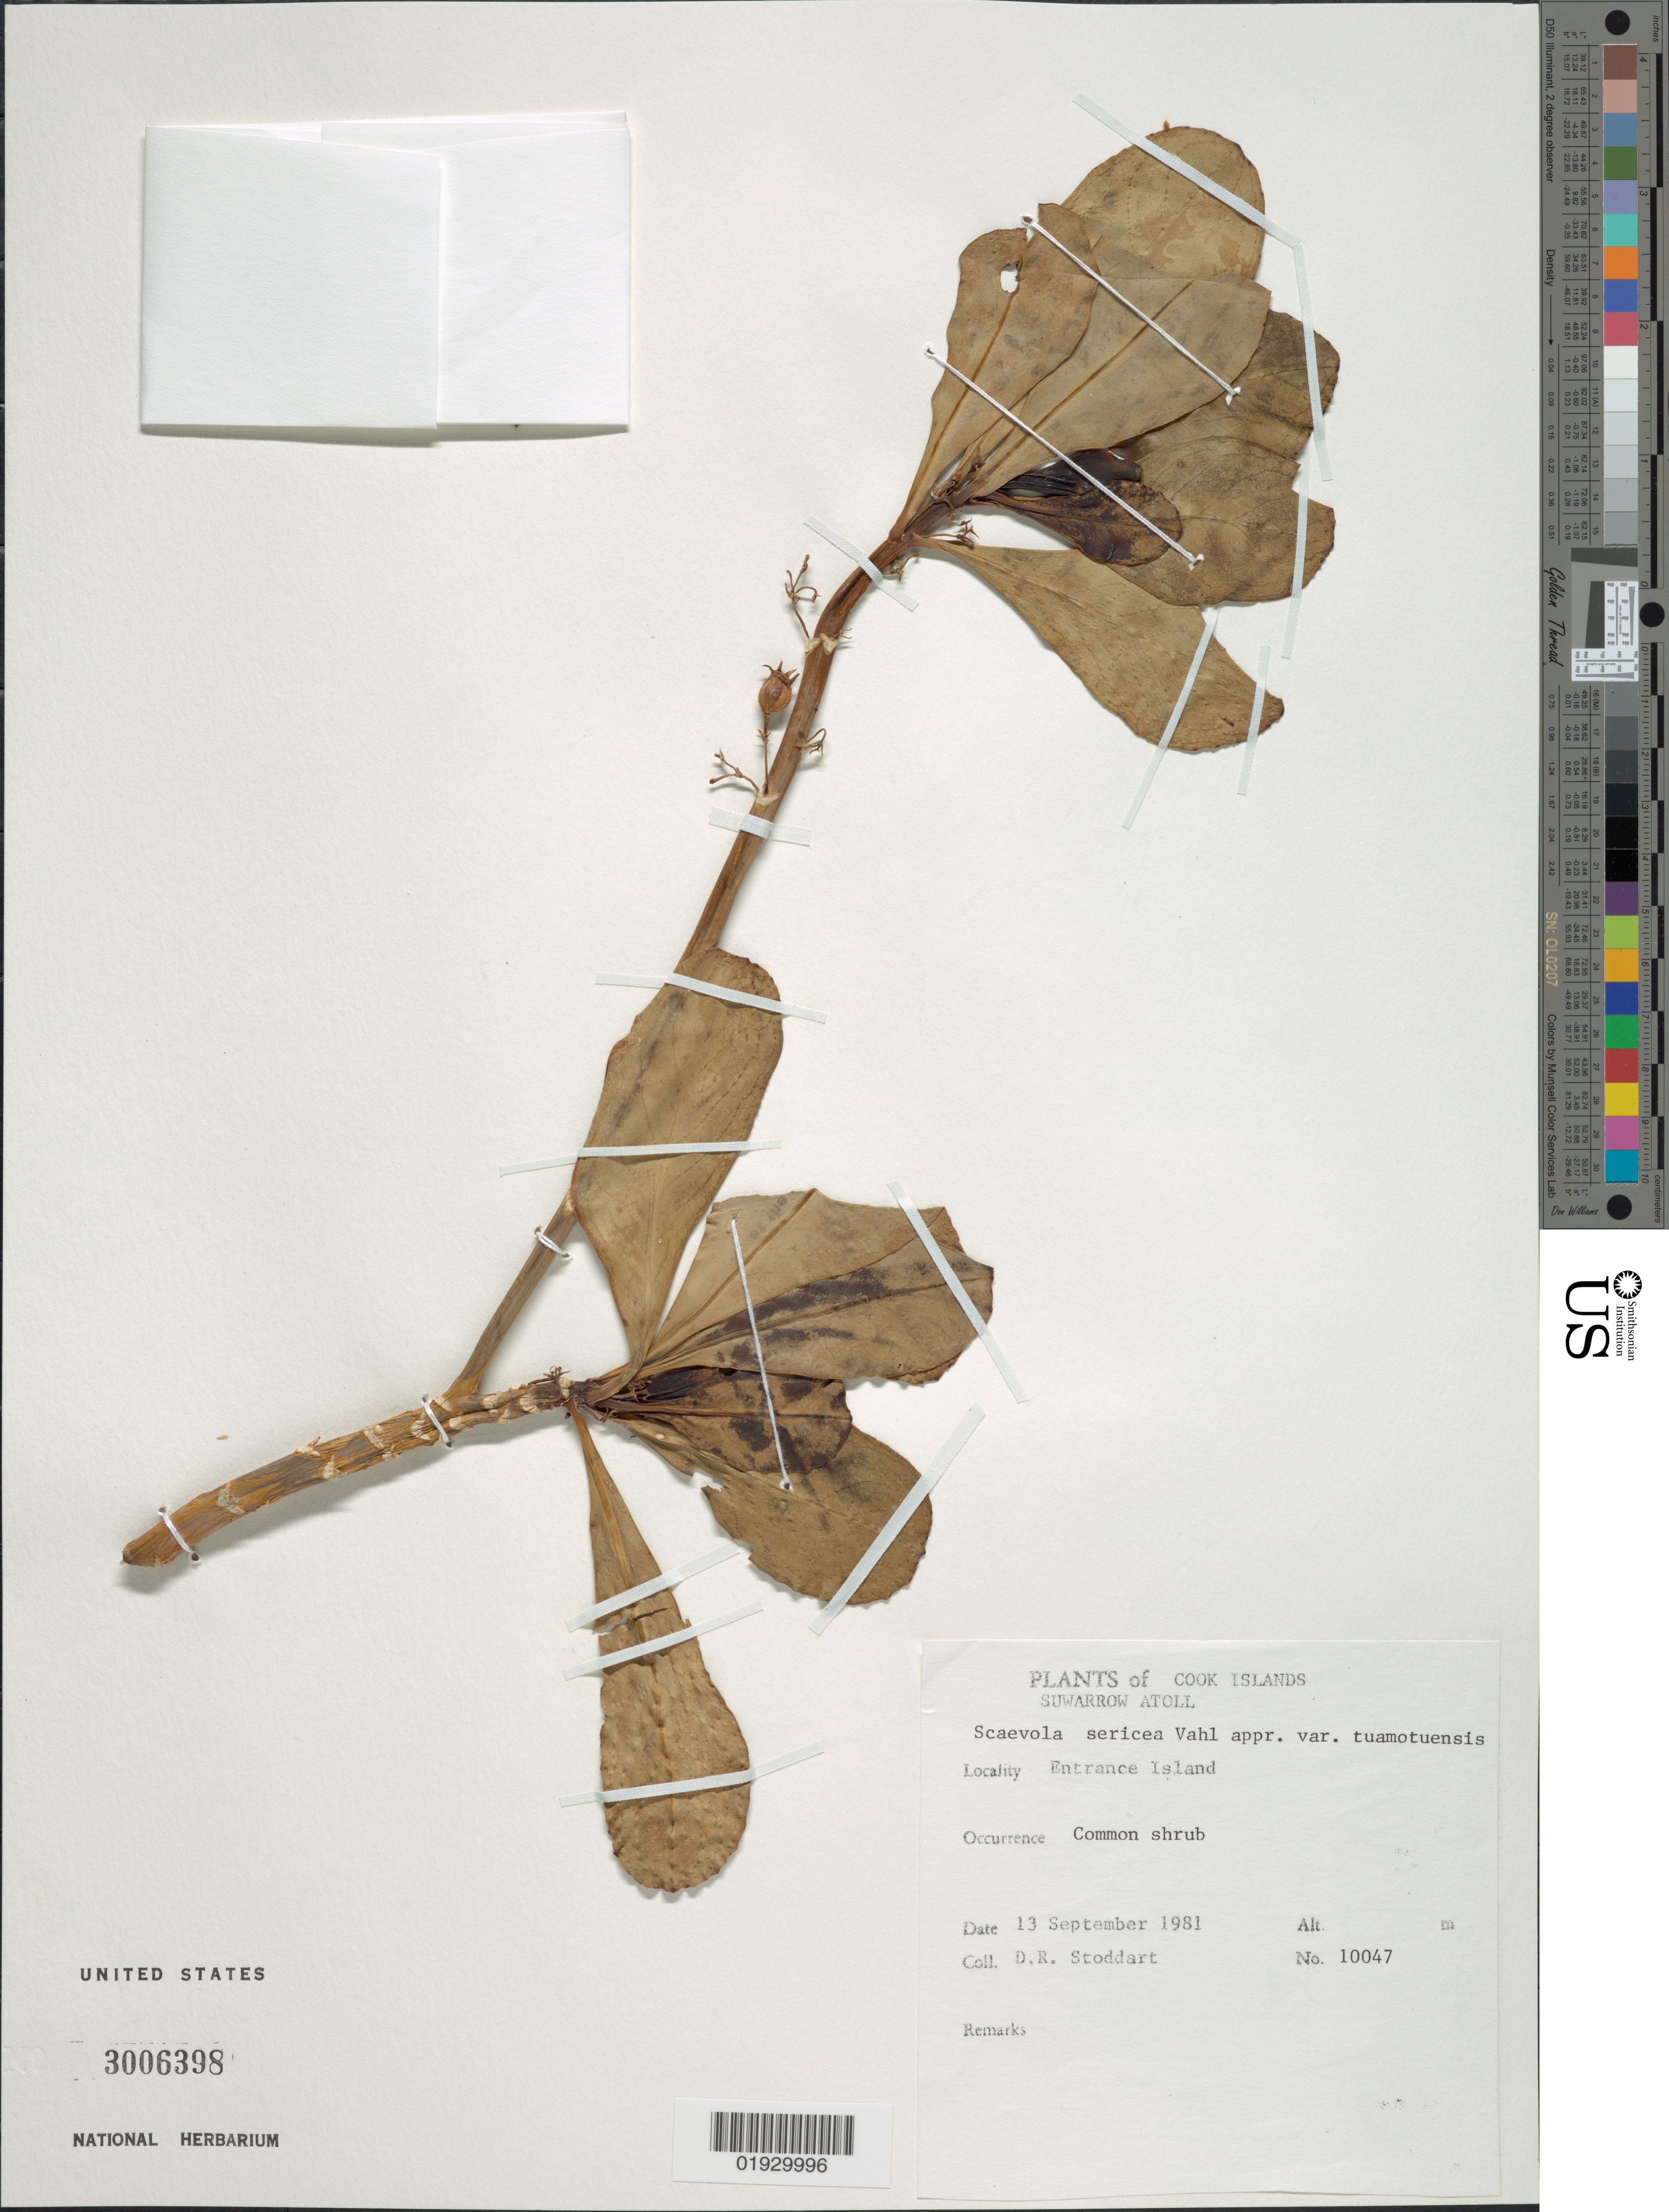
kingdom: Plantae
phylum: Tracheophyta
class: Magnoliopsida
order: Asterales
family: Goodeniaceae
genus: Scaevola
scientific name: Scaevola taccada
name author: (Gaertn.) Roxb.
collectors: D. R. Stoddart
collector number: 10047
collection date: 1981-09-13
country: Cook Islands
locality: Suwarrow Atoll, Entrance Island.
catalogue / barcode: US 3006398